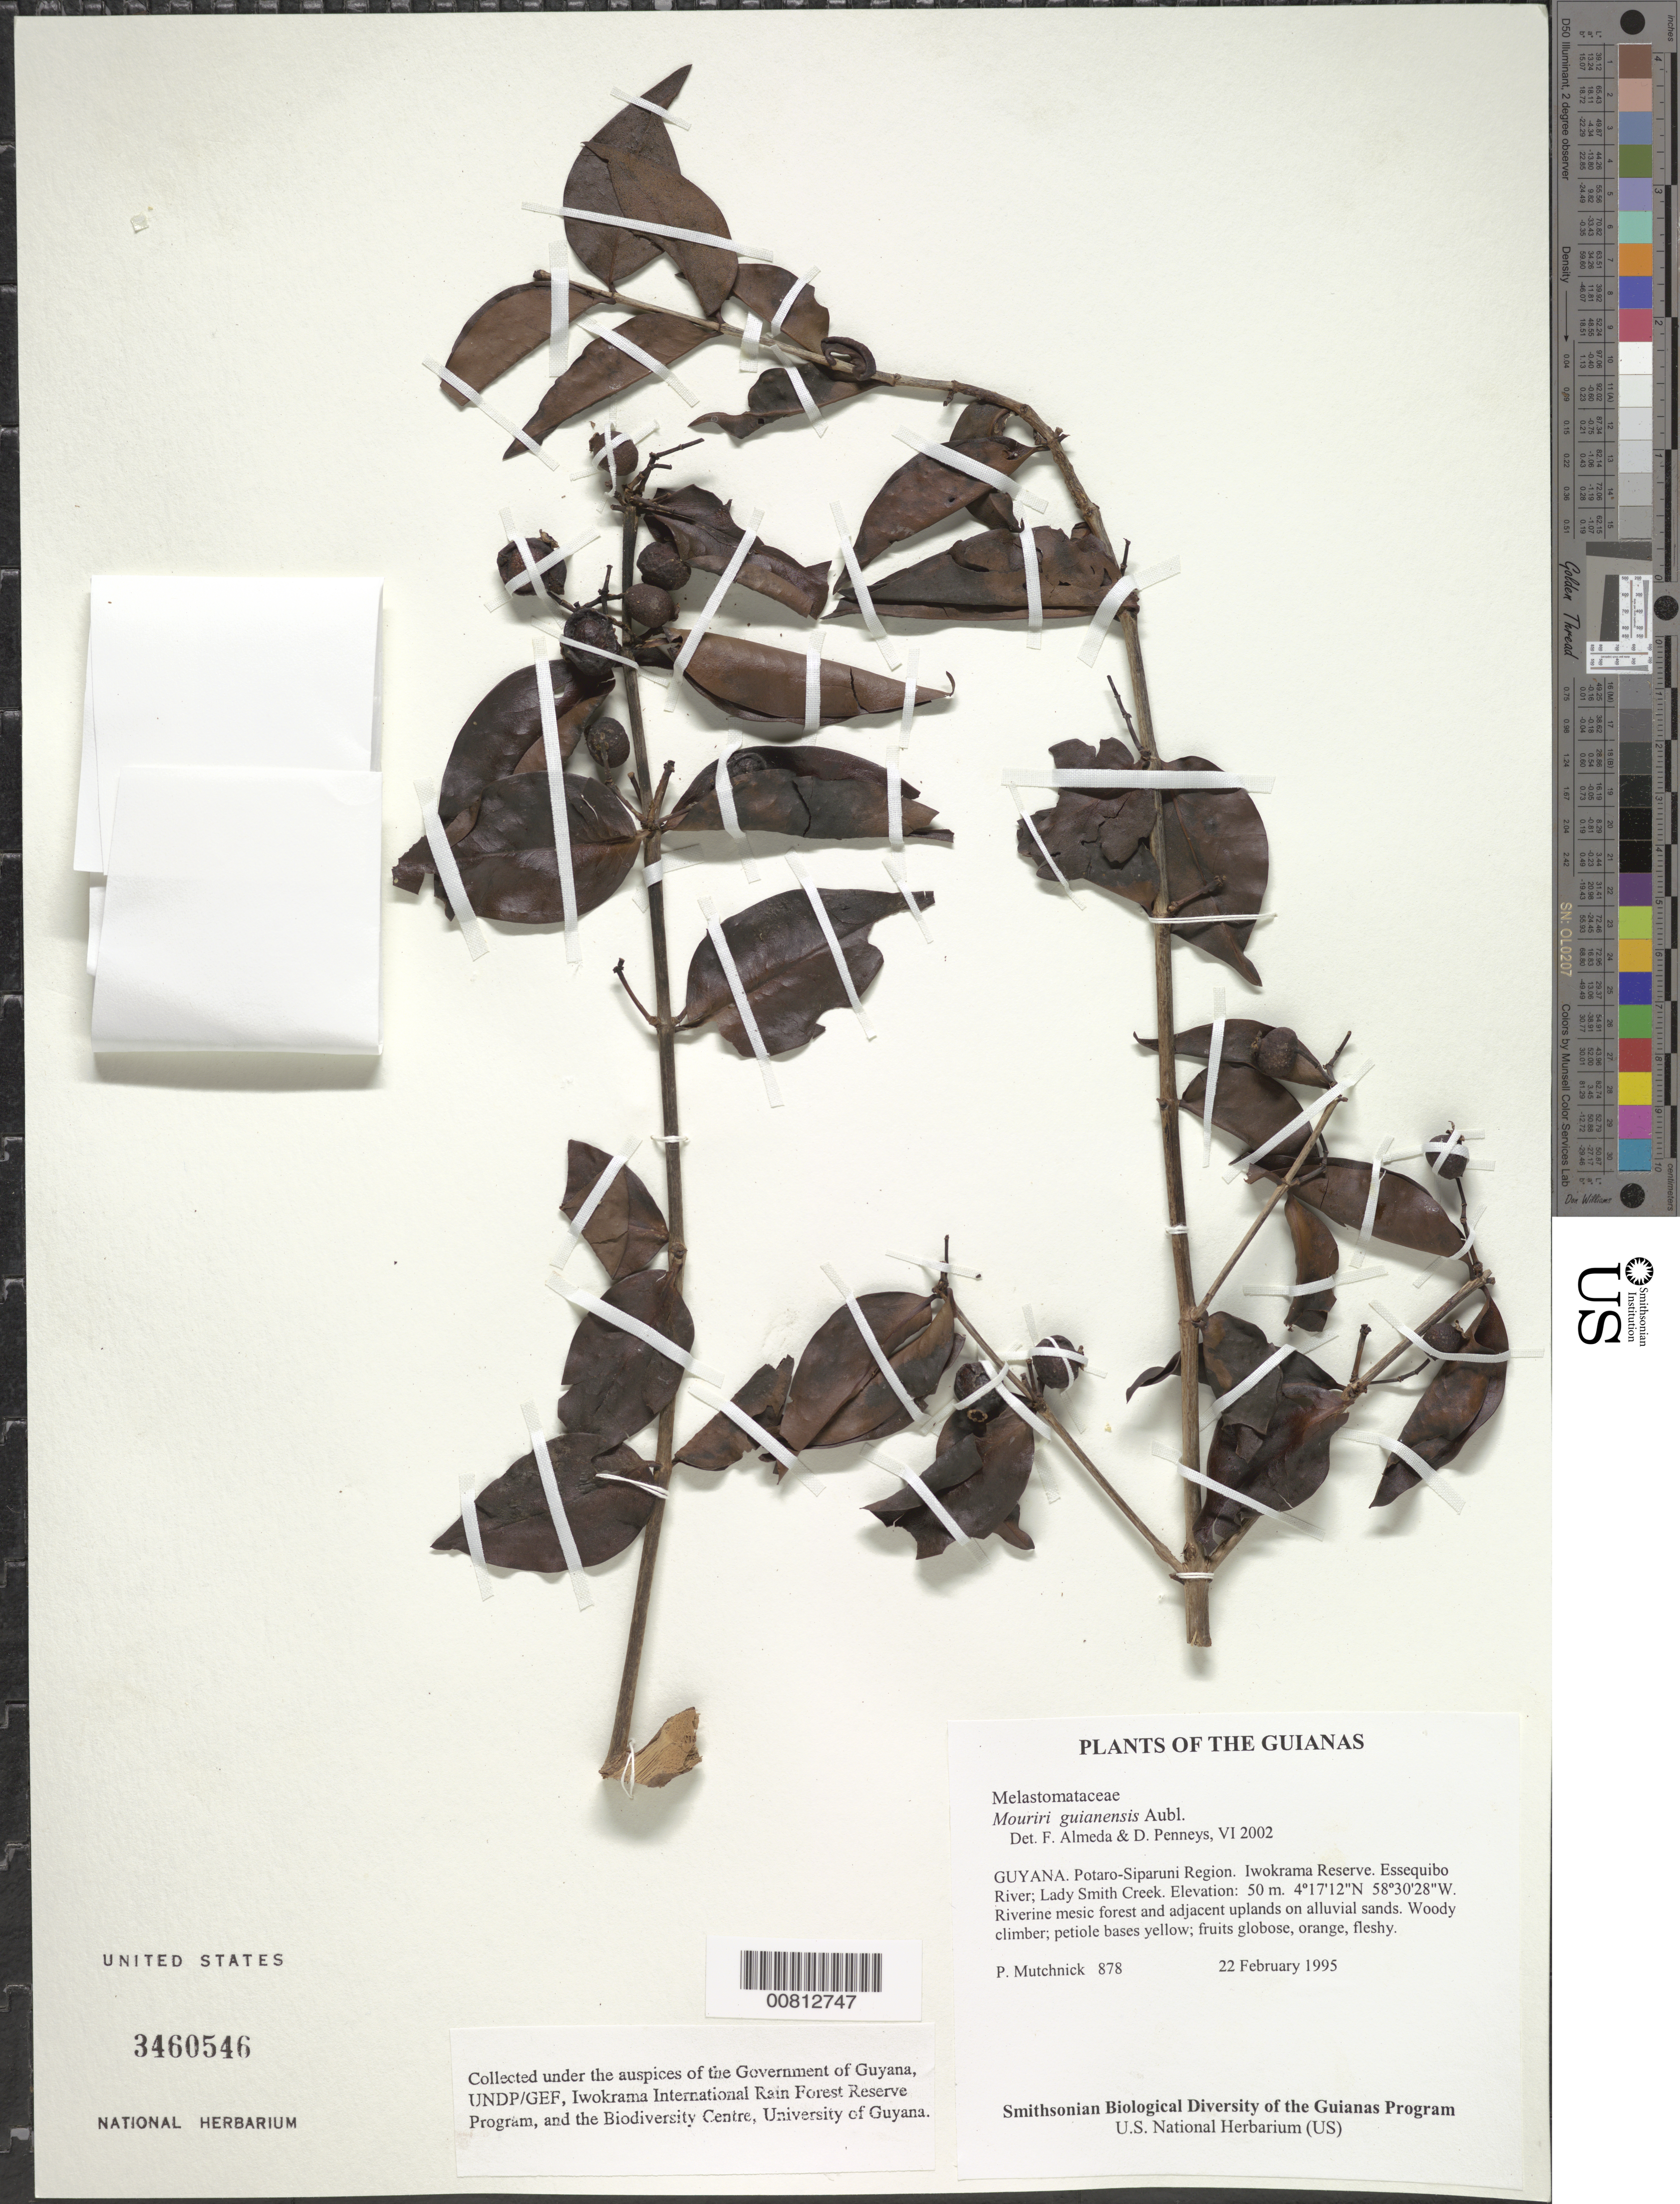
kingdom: Plantae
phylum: Tracheophyta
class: Magnoliopsida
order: Myrtales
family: Melastomataceae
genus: Mouriri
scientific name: Mouriri guianensis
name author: Aubl.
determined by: Almeda, F.; Penneys, D. S.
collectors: P. Mutchnick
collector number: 878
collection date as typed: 22 February 1995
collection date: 1995-02-22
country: Guyana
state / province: Potaro-Siparuni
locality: Iwokrama Reserve. Essequibo River; Lady Smith Creek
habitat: Riverine mesic forest and adjacent uplands on alluvial sands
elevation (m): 50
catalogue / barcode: US 3460546